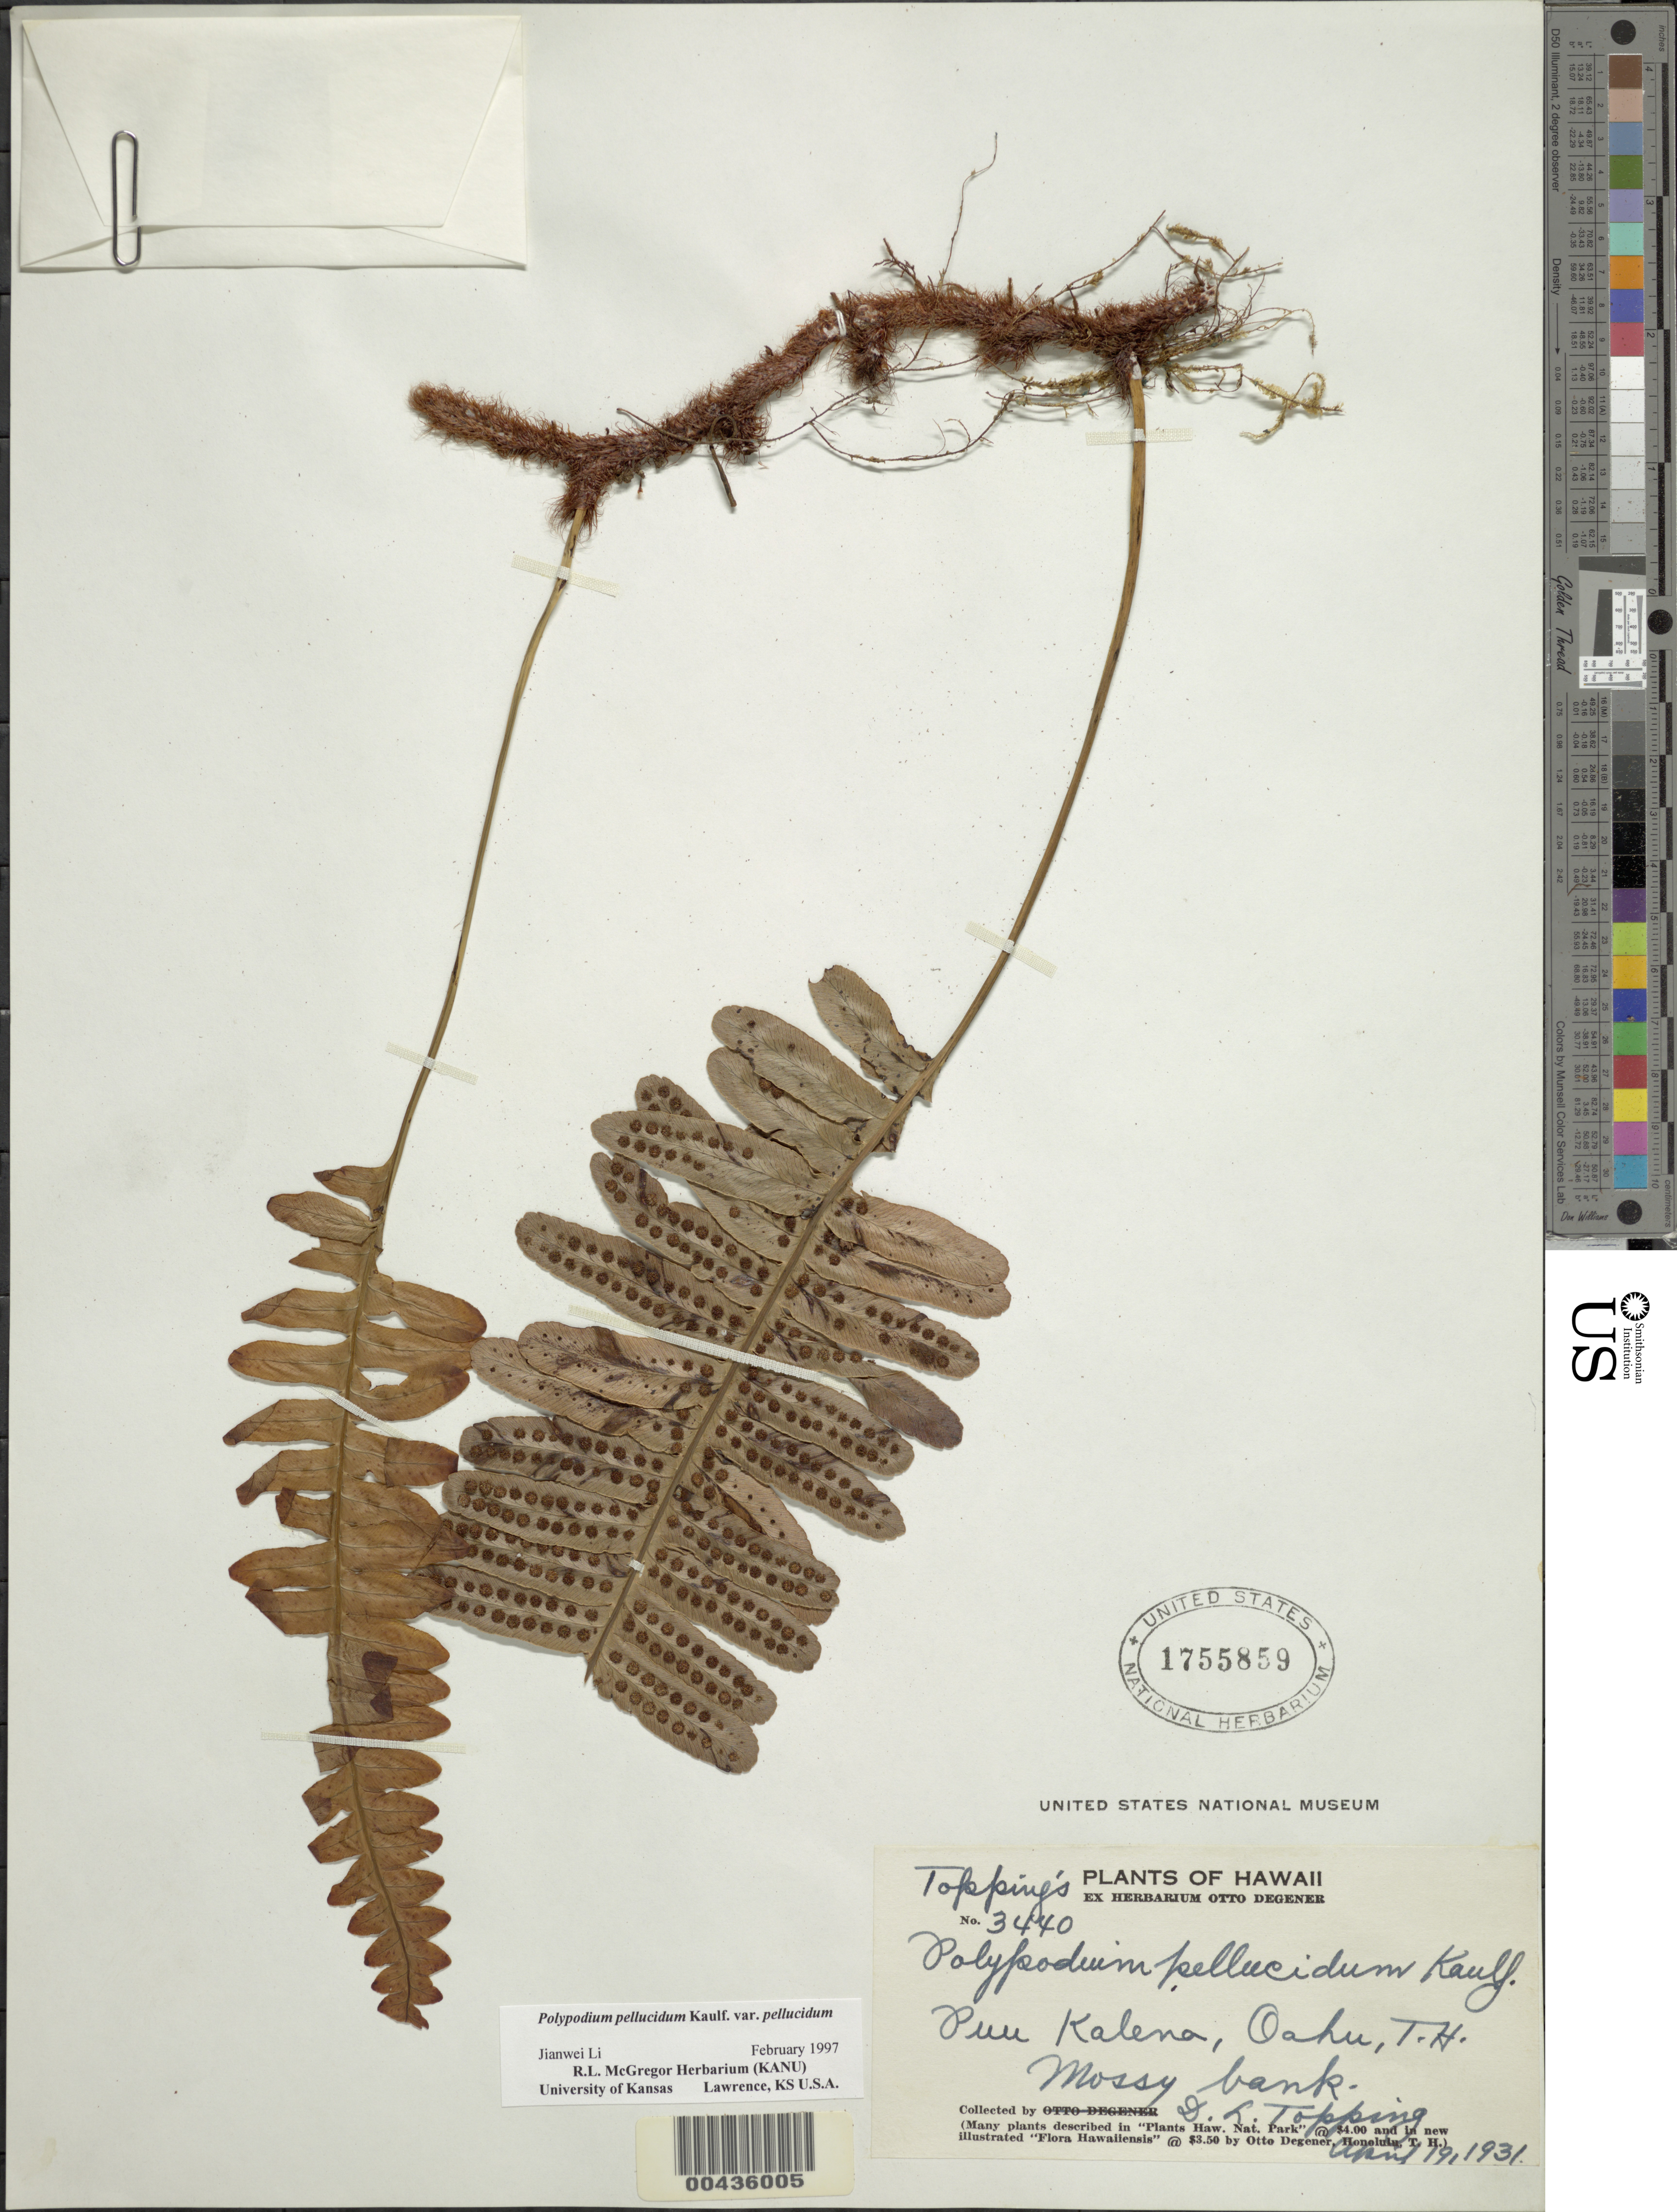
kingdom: Plantae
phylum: Tracheophyta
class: Polypodiopsida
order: Polypodiales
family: Polypodiaceae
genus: Polypodium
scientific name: Polypodium pellucidum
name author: Kaulf.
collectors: D. L. Topping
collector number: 3440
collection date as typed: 19 Apr 1931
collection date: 1931-04-19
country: United States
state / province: Hawaii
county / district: Honolulu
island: Oahu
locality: Puu Kalena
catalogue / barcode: US 1755859